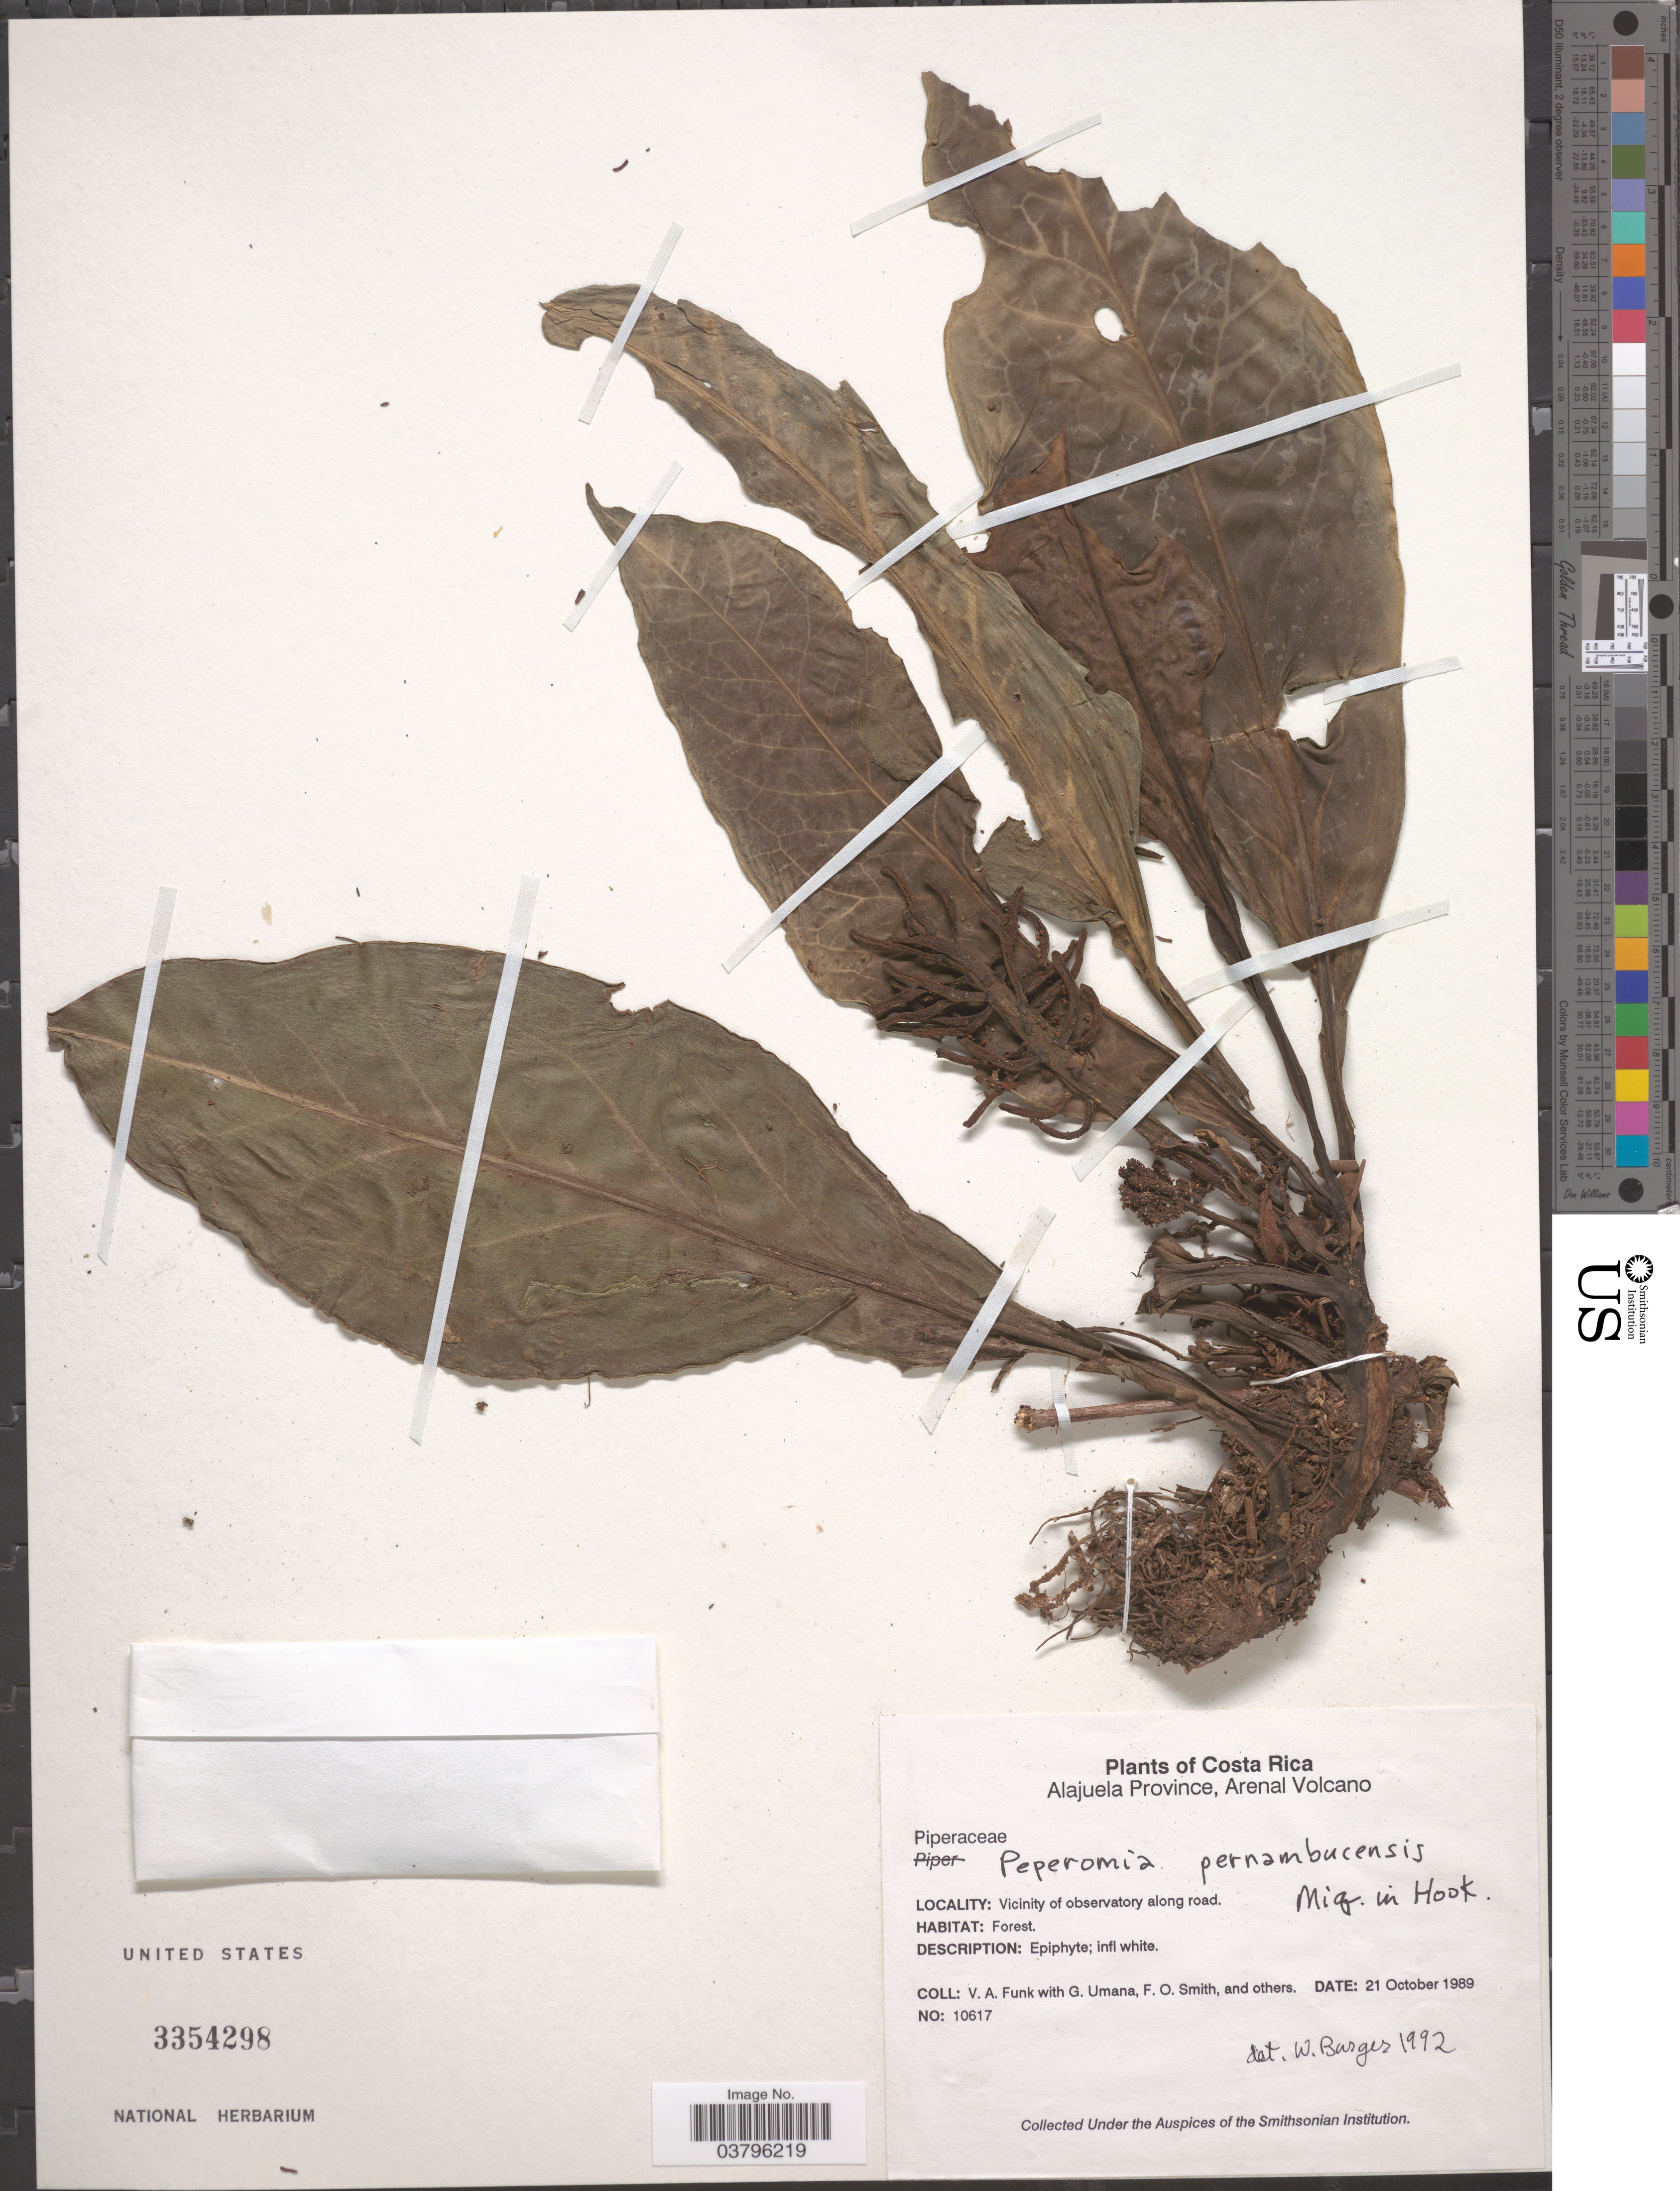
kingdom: Plantae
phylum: Tracheophyta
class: Magnoliopsida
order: Piperales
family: Piperaceae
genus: Peperomia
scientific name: Peperomia pernambucensis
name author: Miq.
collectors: V. Funk, G. Umana, F. Smith & et al.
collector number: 10617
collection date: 1989-10-21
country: Costa Rica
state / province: Alajuela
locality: Arenal Volcano. Vicinity of observatory along road.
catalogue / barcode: US 3354298